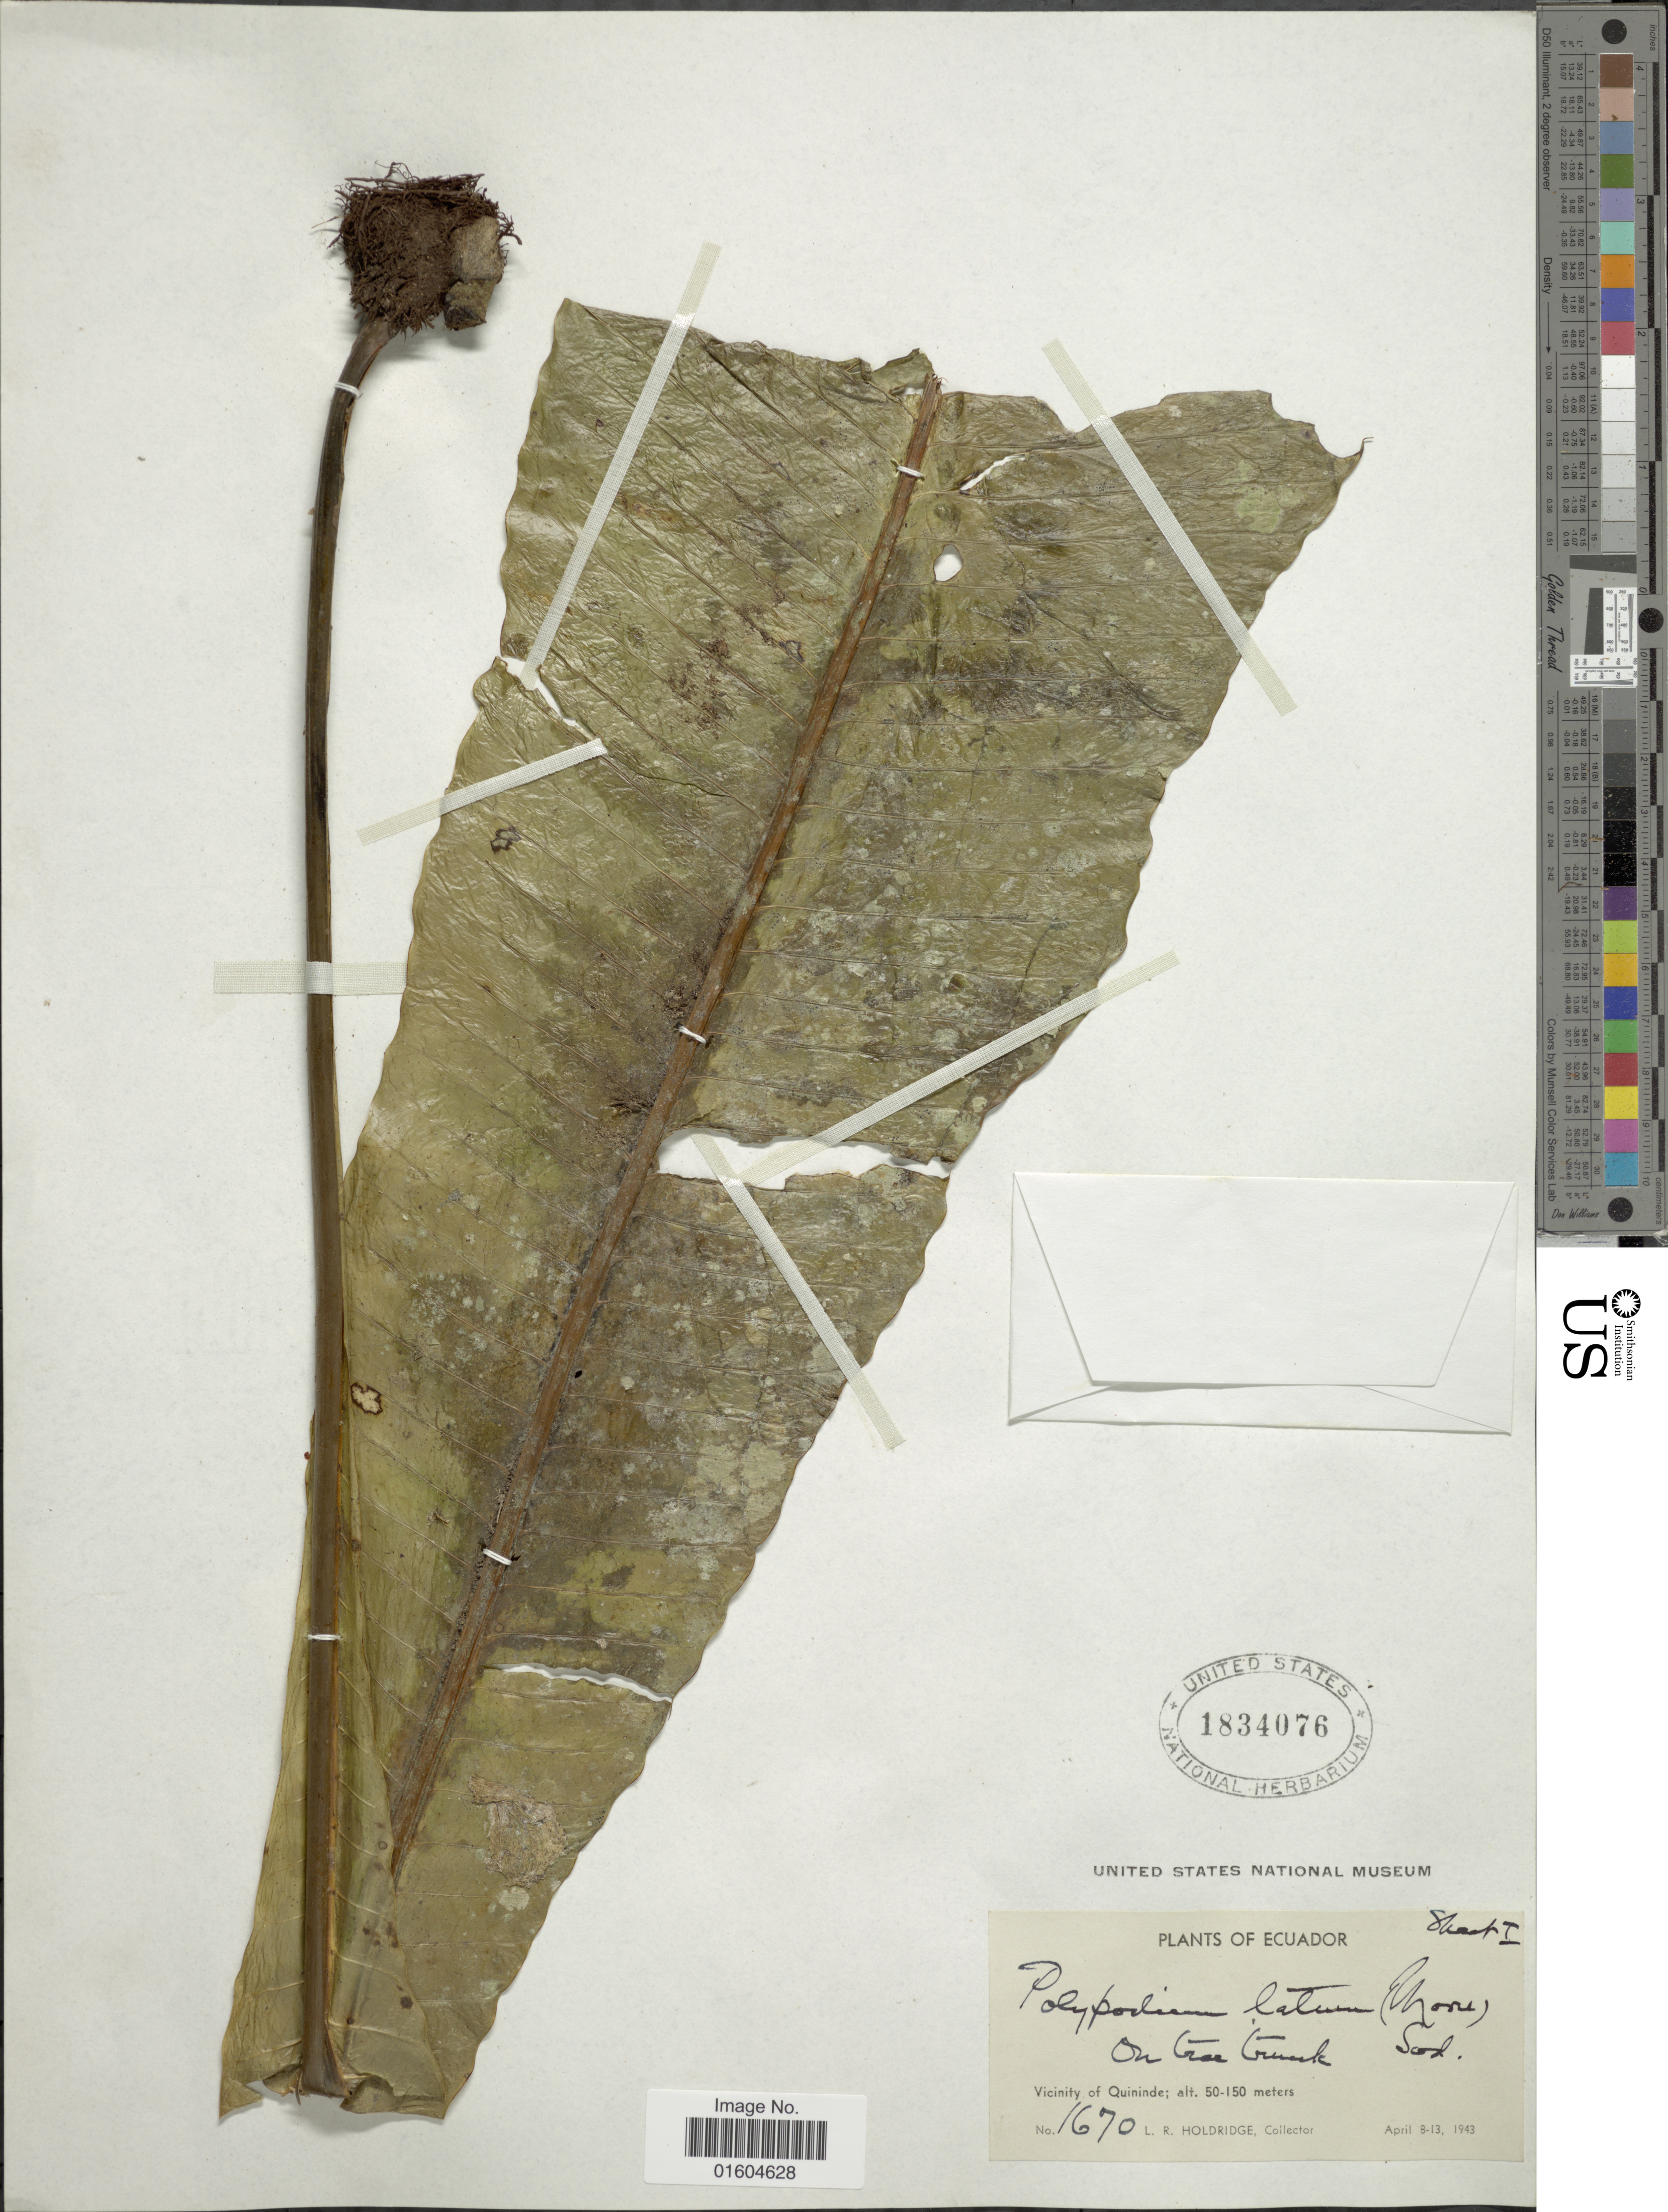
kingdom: Plantae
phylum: Tracheophyta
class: Polypodiopsida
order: Polypodiales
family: Polypodiaceae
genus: Campyloneurum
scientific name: Campyloneurum pascoense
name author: R.M. Tryon & A.F. Tryon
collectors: L. Holdridge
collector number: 1670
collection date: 1943-04-08/1943-04-13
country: Ecuador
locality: Ecuador. Vicinity of Quininde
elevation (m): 50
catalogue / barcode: US 1834076